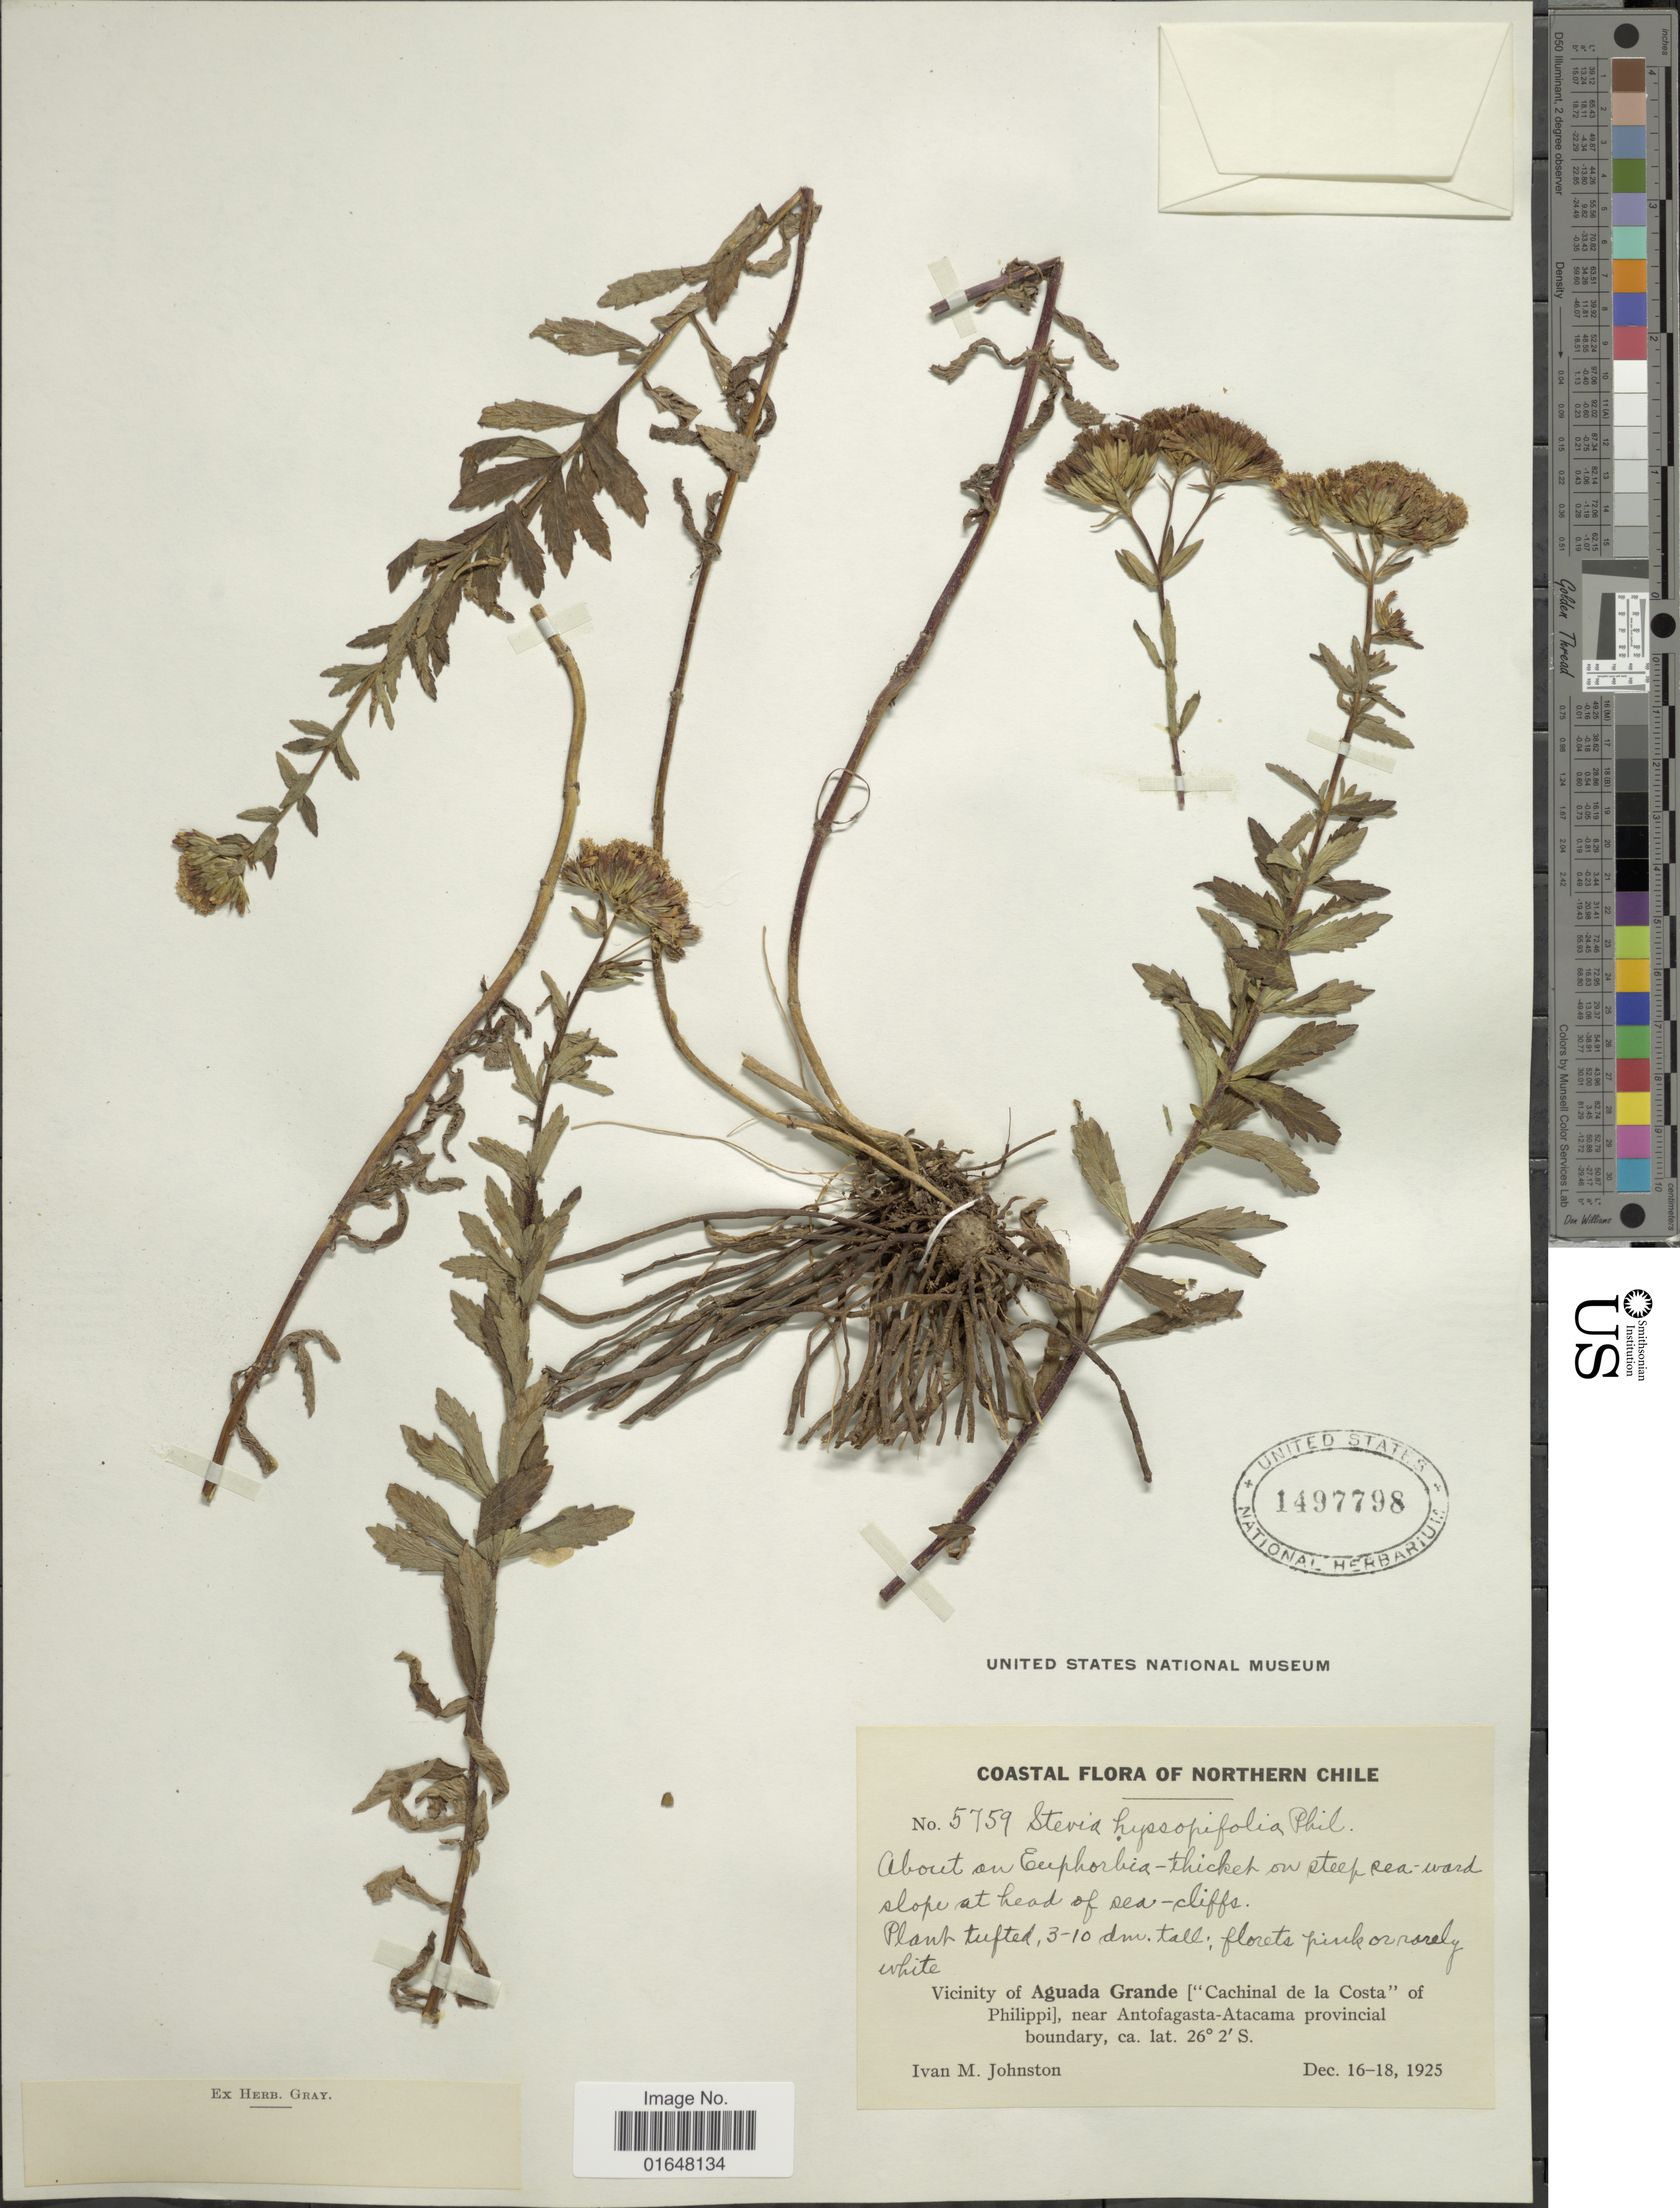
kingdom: Plantae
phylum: Tracheophyta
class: Magnoliopsida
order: Asterales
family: Asteraceae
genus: Stevia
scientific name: Stevia hyssopifolia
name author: Cav.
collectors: I.M. Johnston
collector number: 5759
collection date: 1925-12-16/1925-12-18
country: Chile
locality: Northern Chile, Vicinity of Aguada Grande (Cachinal de la Costaof Philippi), near Antofagasta0Atacama provincial boundary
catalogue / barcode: US 1497798